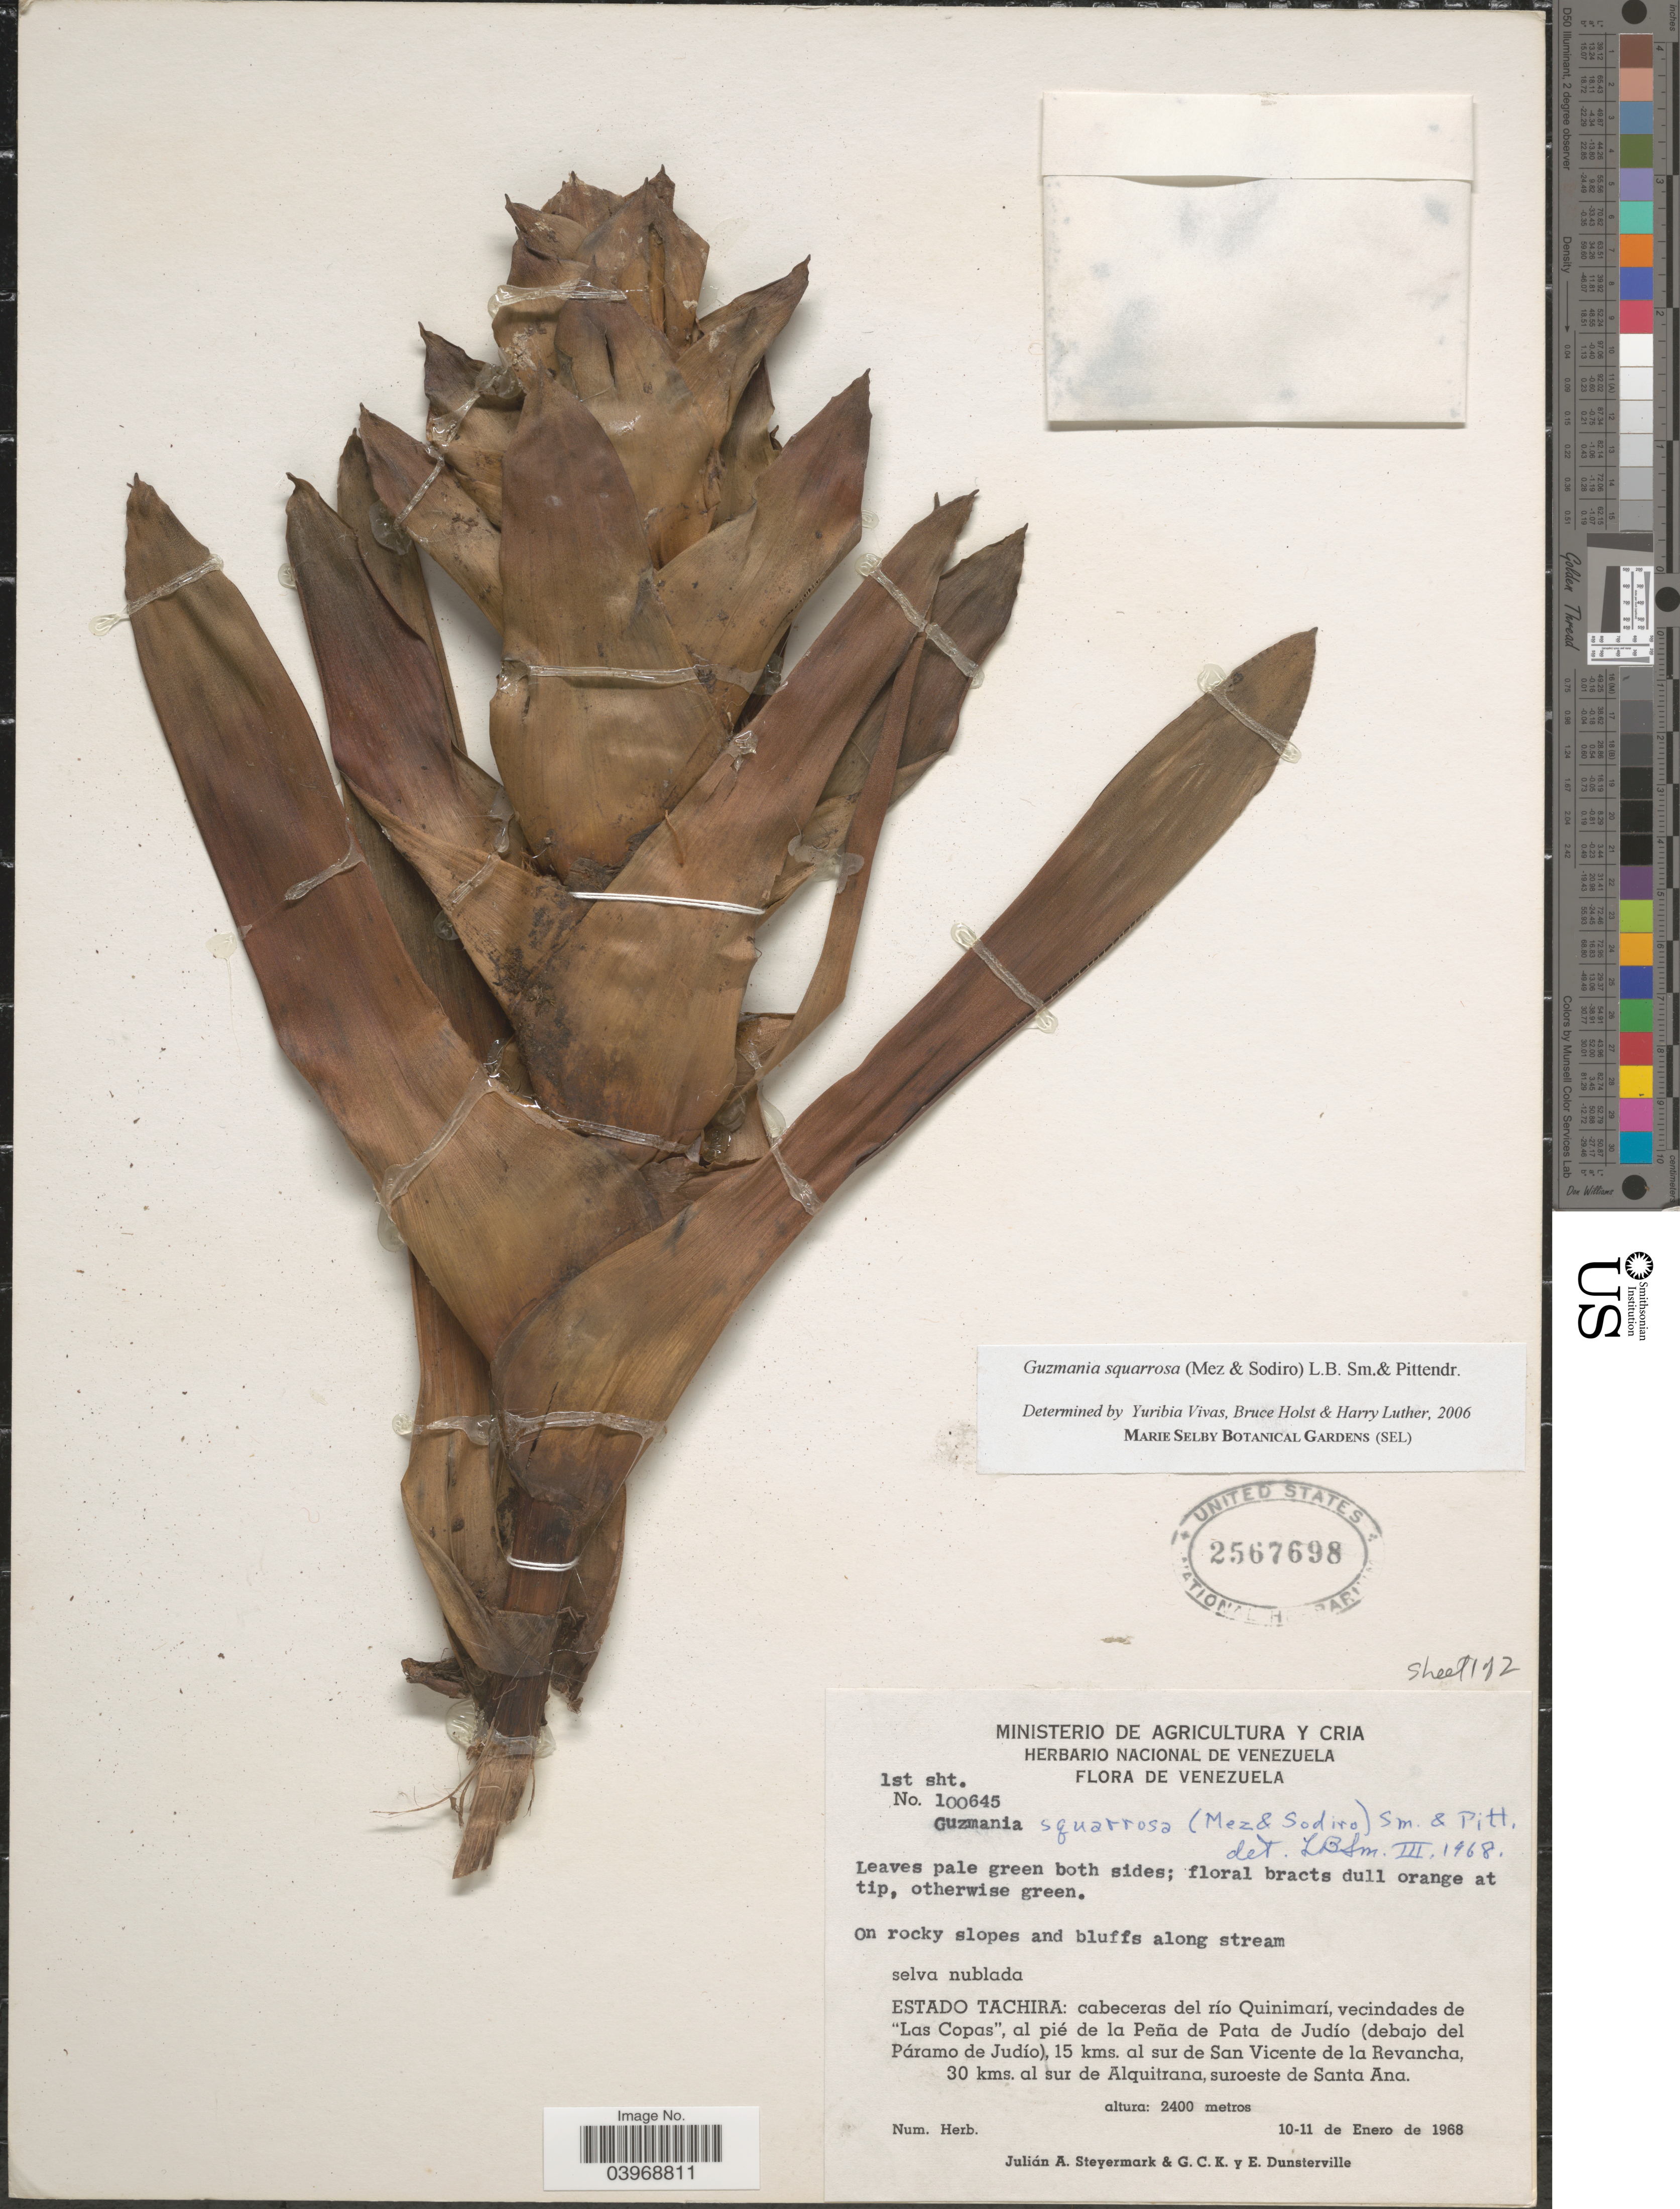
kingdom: Plantae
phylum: Tracheophyta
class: Liliopsida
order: Poales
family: Bromeliaceae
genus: Guzmania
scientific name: Guzmania squarrosa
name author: (Mez & Sodiro) L.B. Sm. & Pittendr.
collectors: J. Steyermark, G. C. K. Dunsterville & E. Dunsterville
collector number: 100645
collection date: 1968-01-10/1968-01-11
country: Venezuela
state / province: Tachira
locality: Estado Tachira: cabeceras del río Quinimarí, vecindades de 'Las Copas', al pié de la Peña de Pata de Judío (debajo del Páramo de Judío), 15 kms. al sur de San Vicente de la Revancha, 30 kms. al sur de Alquitrana, suroeste de Santa Ana.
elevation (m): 2400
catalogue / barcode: US 2567698